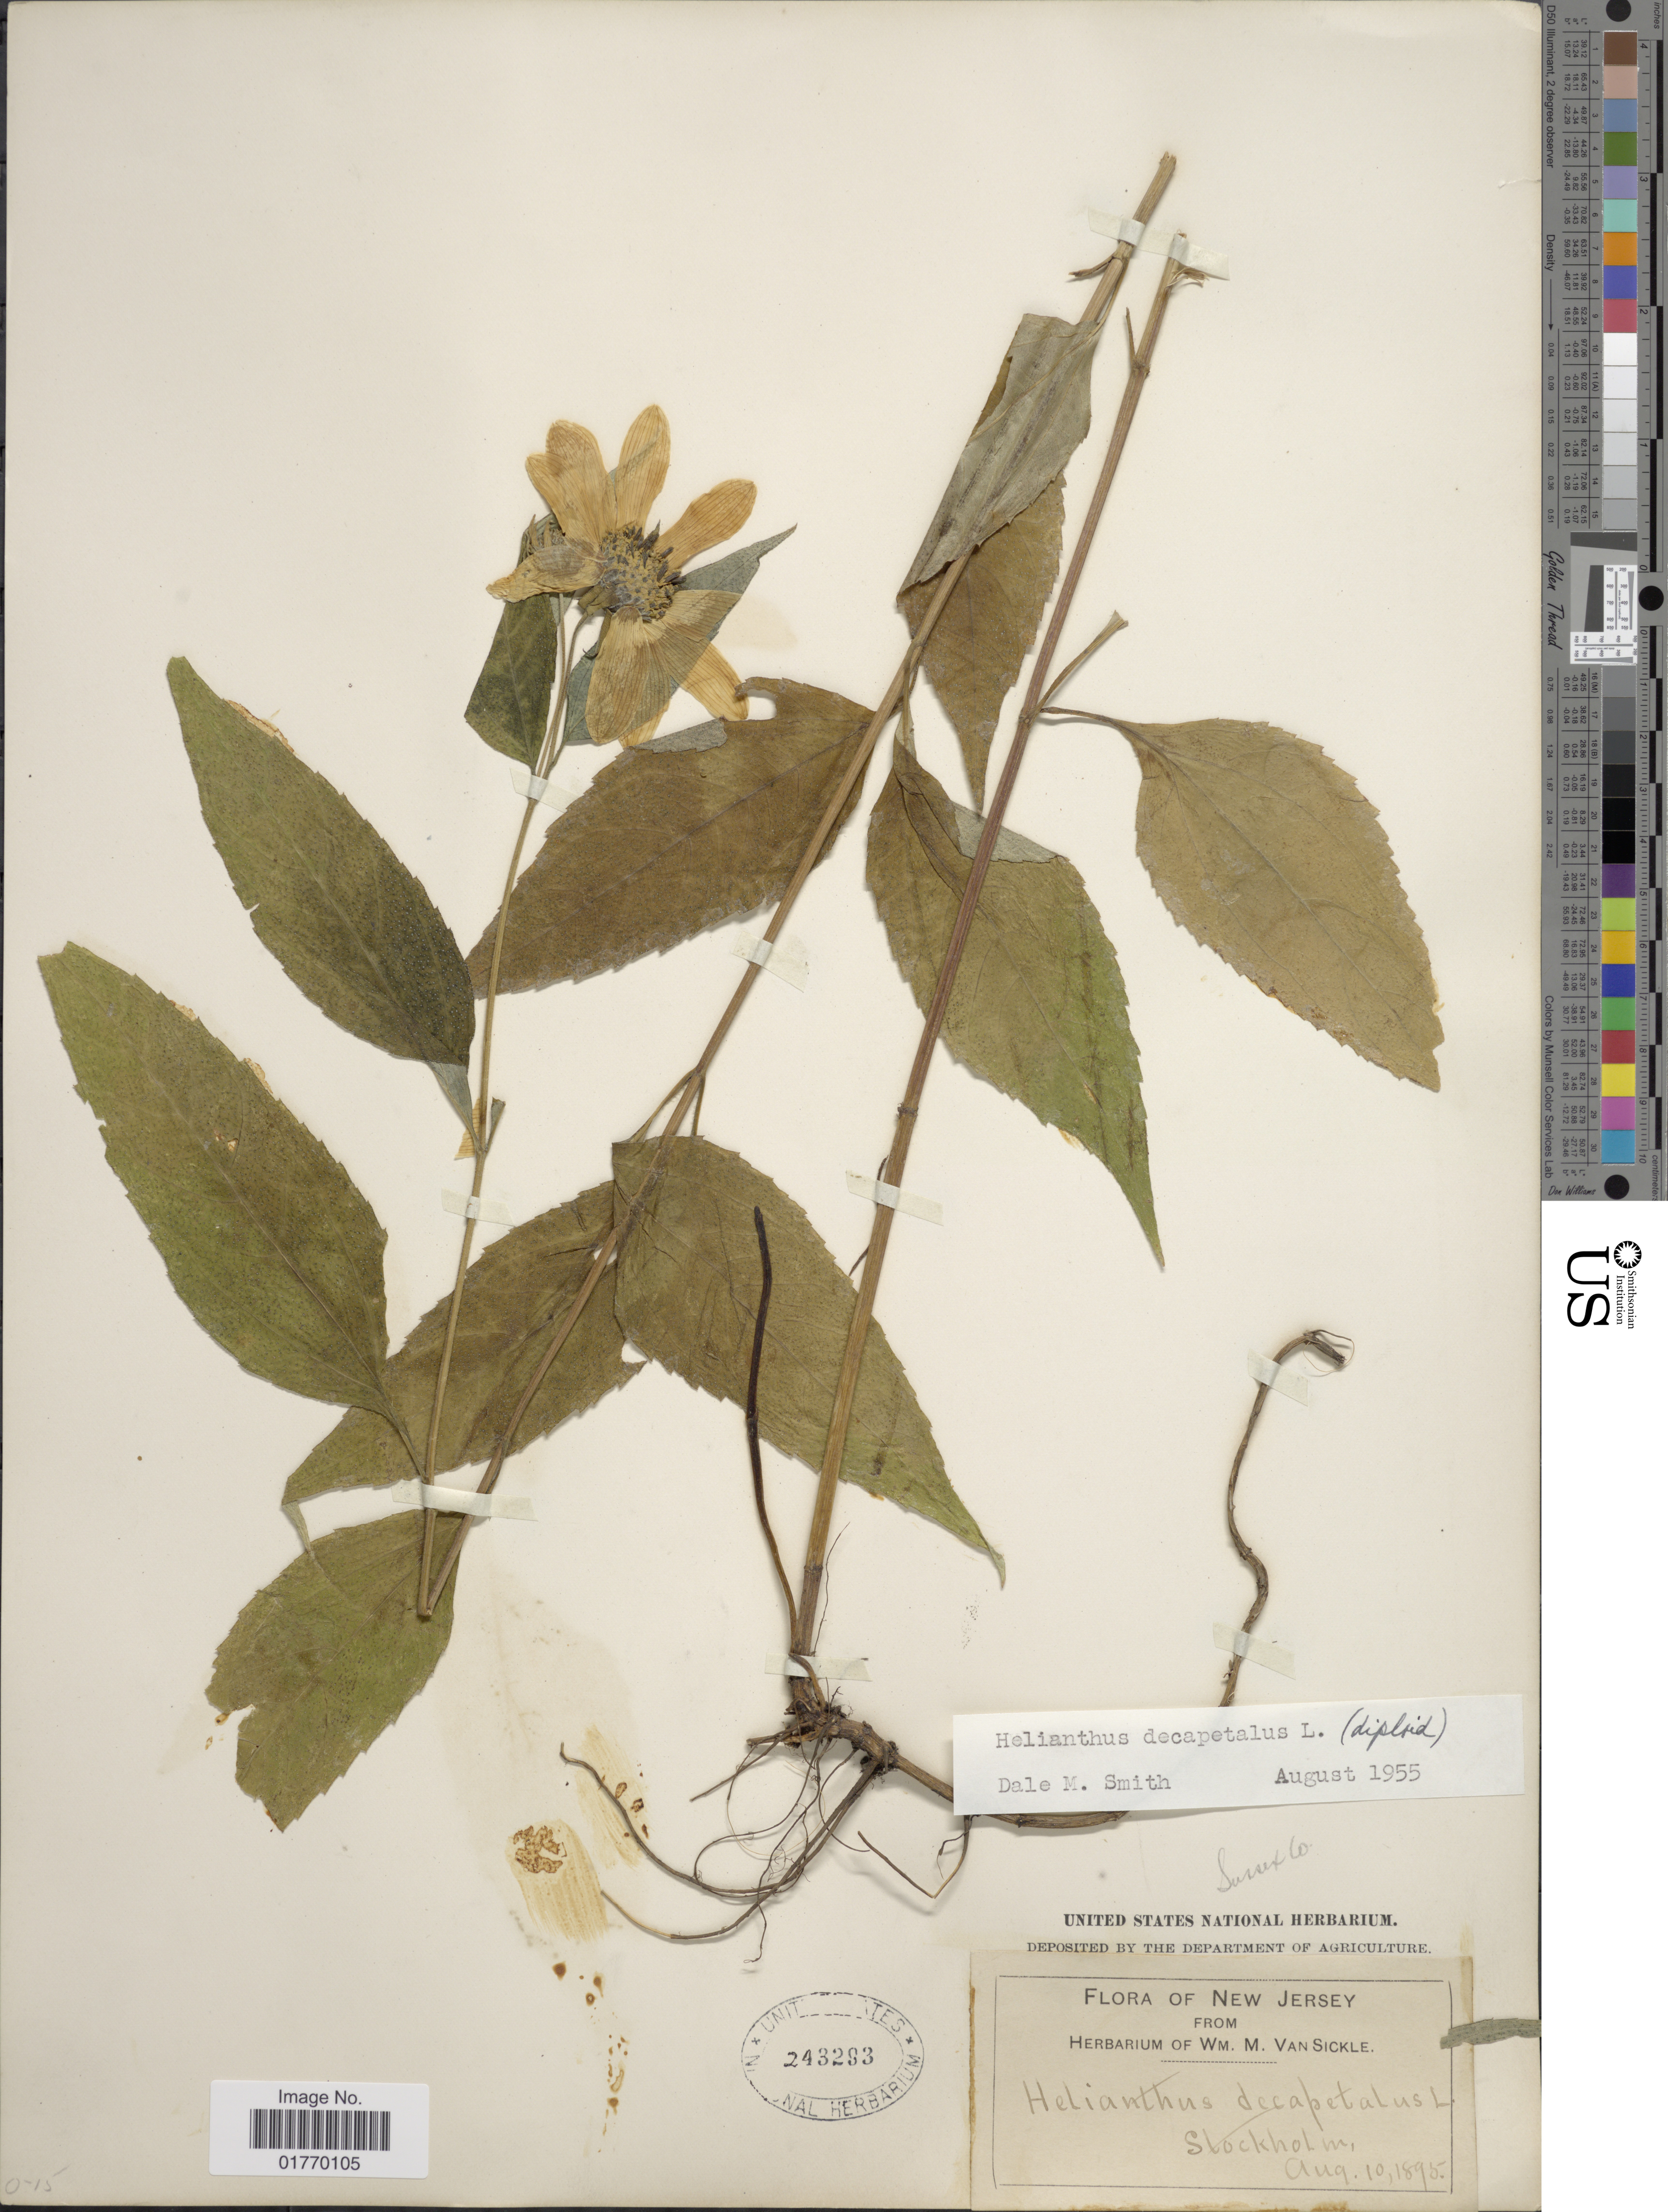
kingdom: Plantae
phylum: Tracheophyta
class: Magnoliopsida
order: Asterales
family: Asteraceae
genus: Helianthus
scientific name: Helianthus decapetalus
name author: L.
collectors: W. M. Van Sickle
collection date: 1895-08-10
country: United States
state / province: New Jersey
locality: Stockholm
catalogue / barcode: US 243293